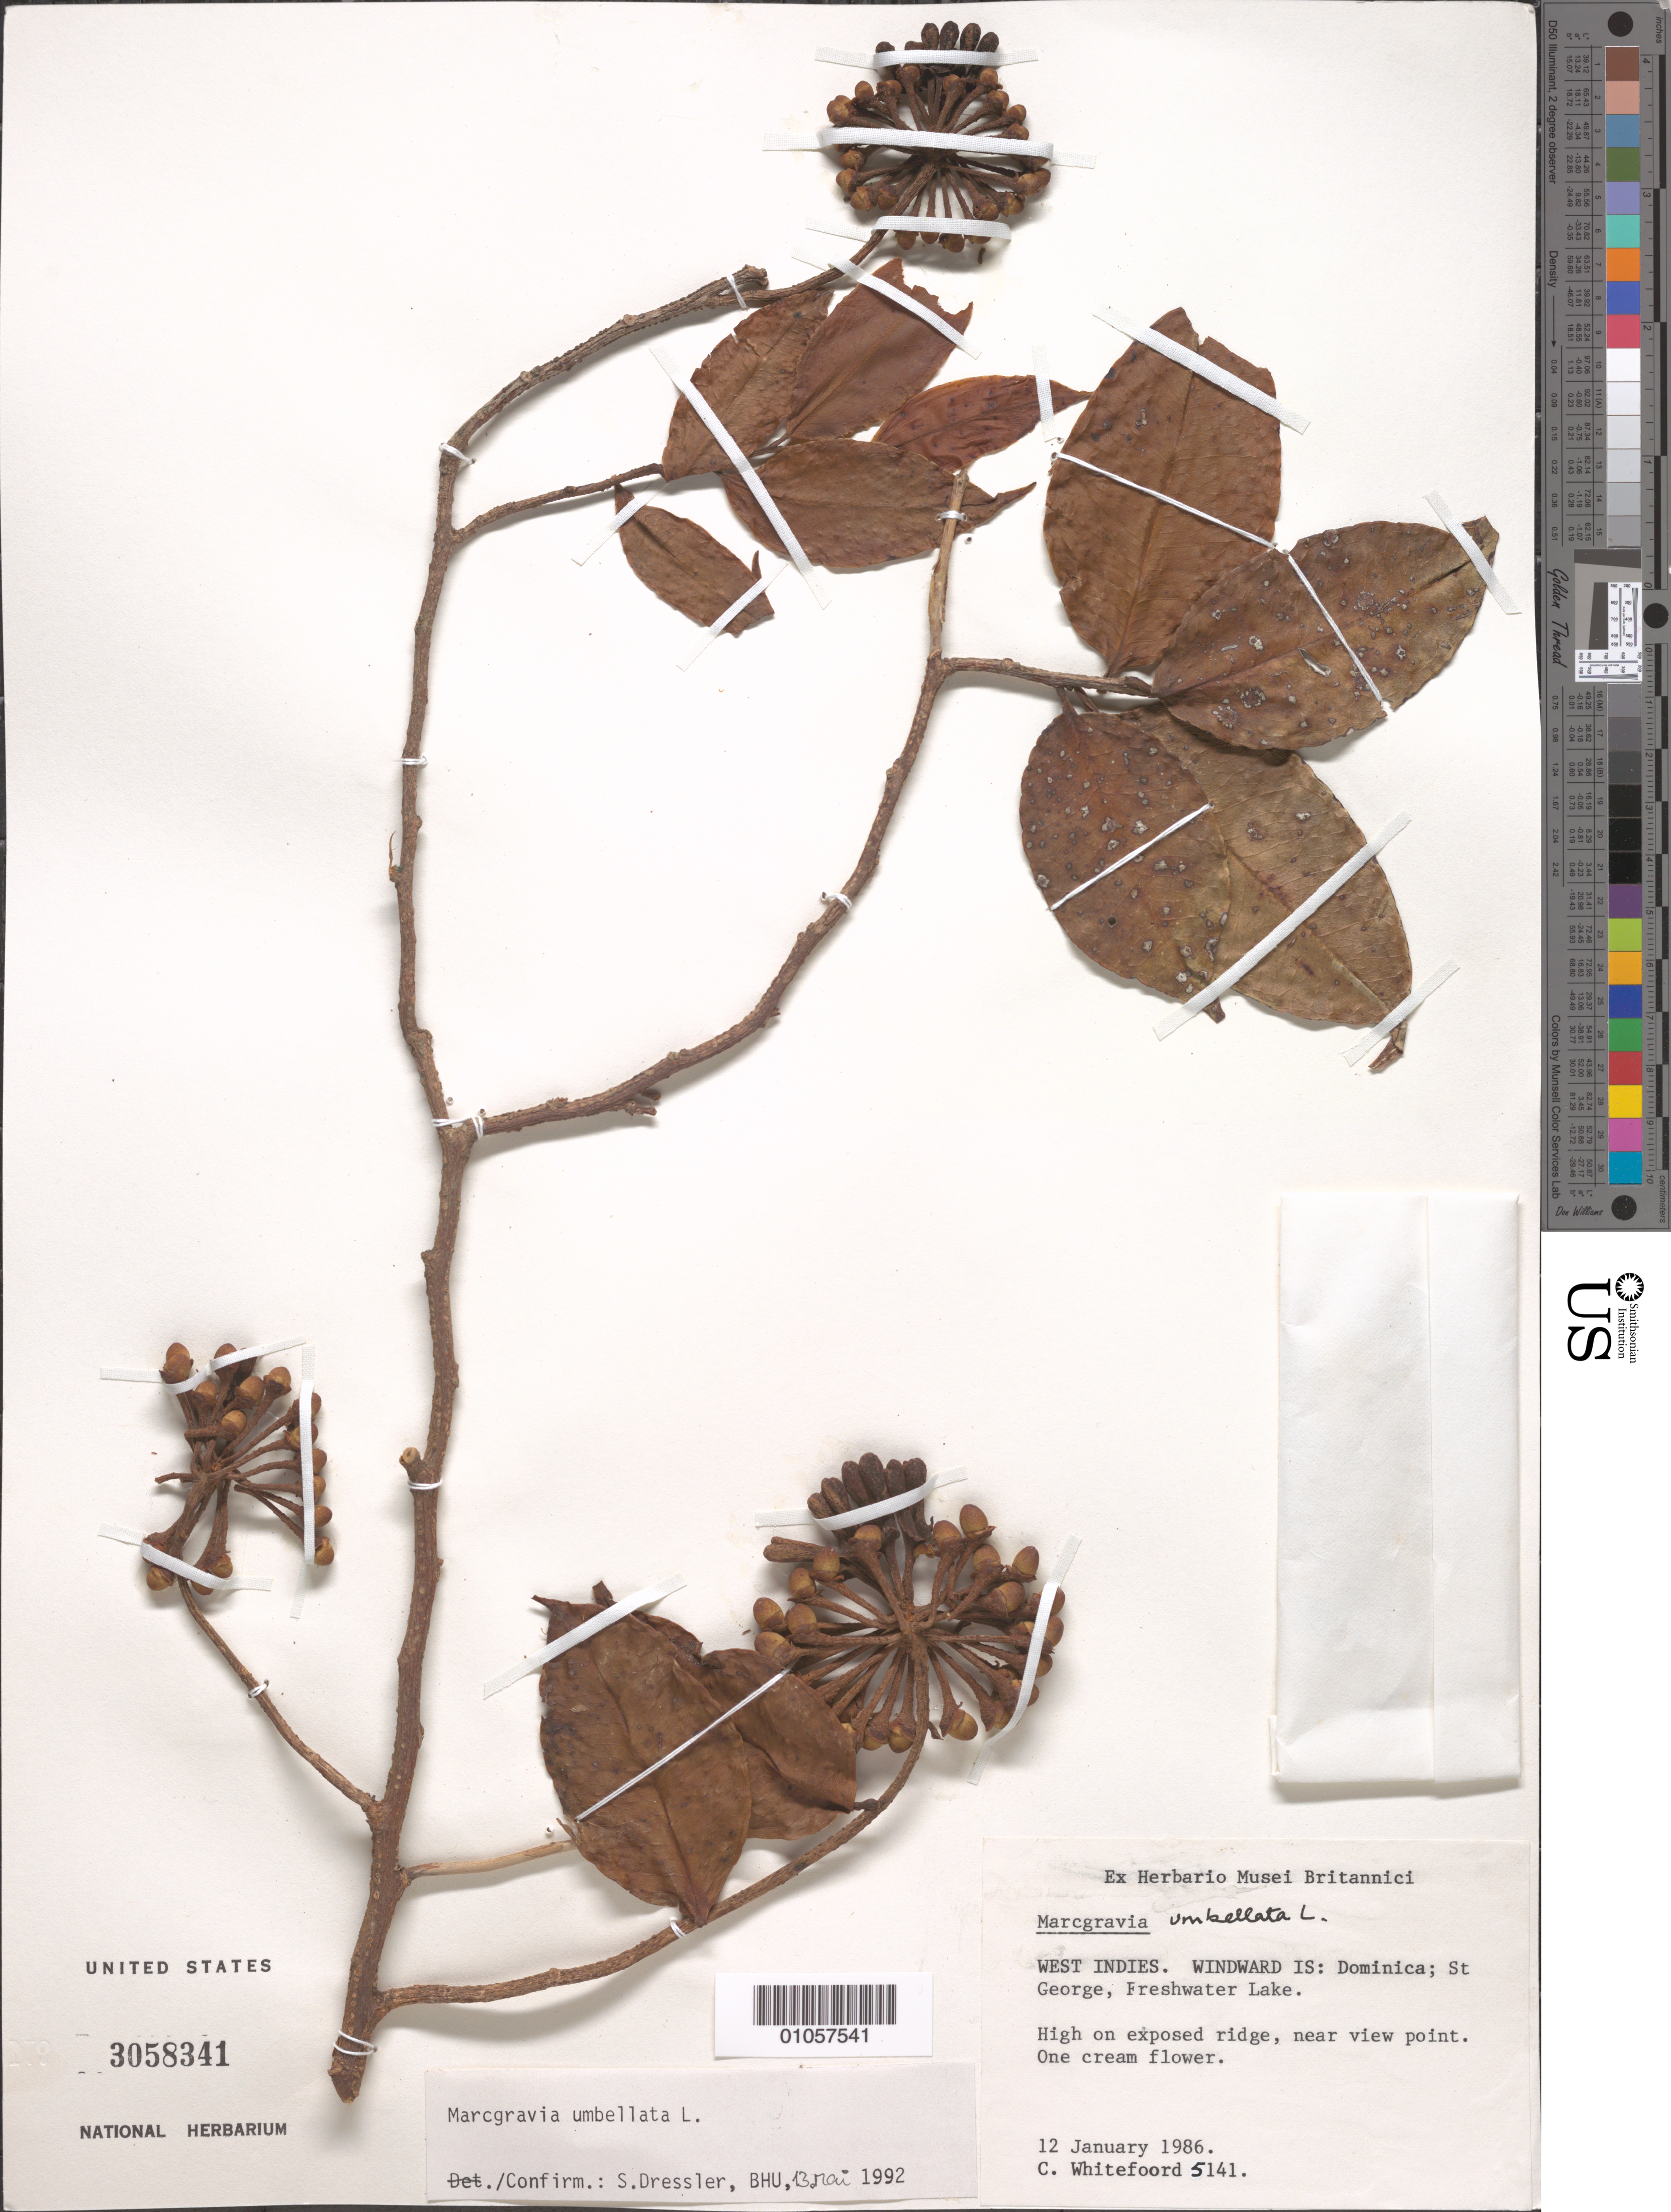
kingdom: Plantae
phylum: Tracheophyta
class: Magnoliopsida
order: Ericales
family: Marcgraviaceae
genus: Marcgravia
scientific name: Marcgravia umbellata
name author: L.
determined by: Dressler, S., (FR), Forschungsinstitut Und Naturmuseum Senckenberg (GERMANY)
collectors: C. Whitefoord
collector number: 5141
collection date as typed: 12 Jan 1986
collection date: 1986-01-12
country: Dominica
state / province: St. George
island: Dominica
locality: Freshwater Lake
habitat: High exposed ridge, near view point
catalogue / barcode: US 3058341